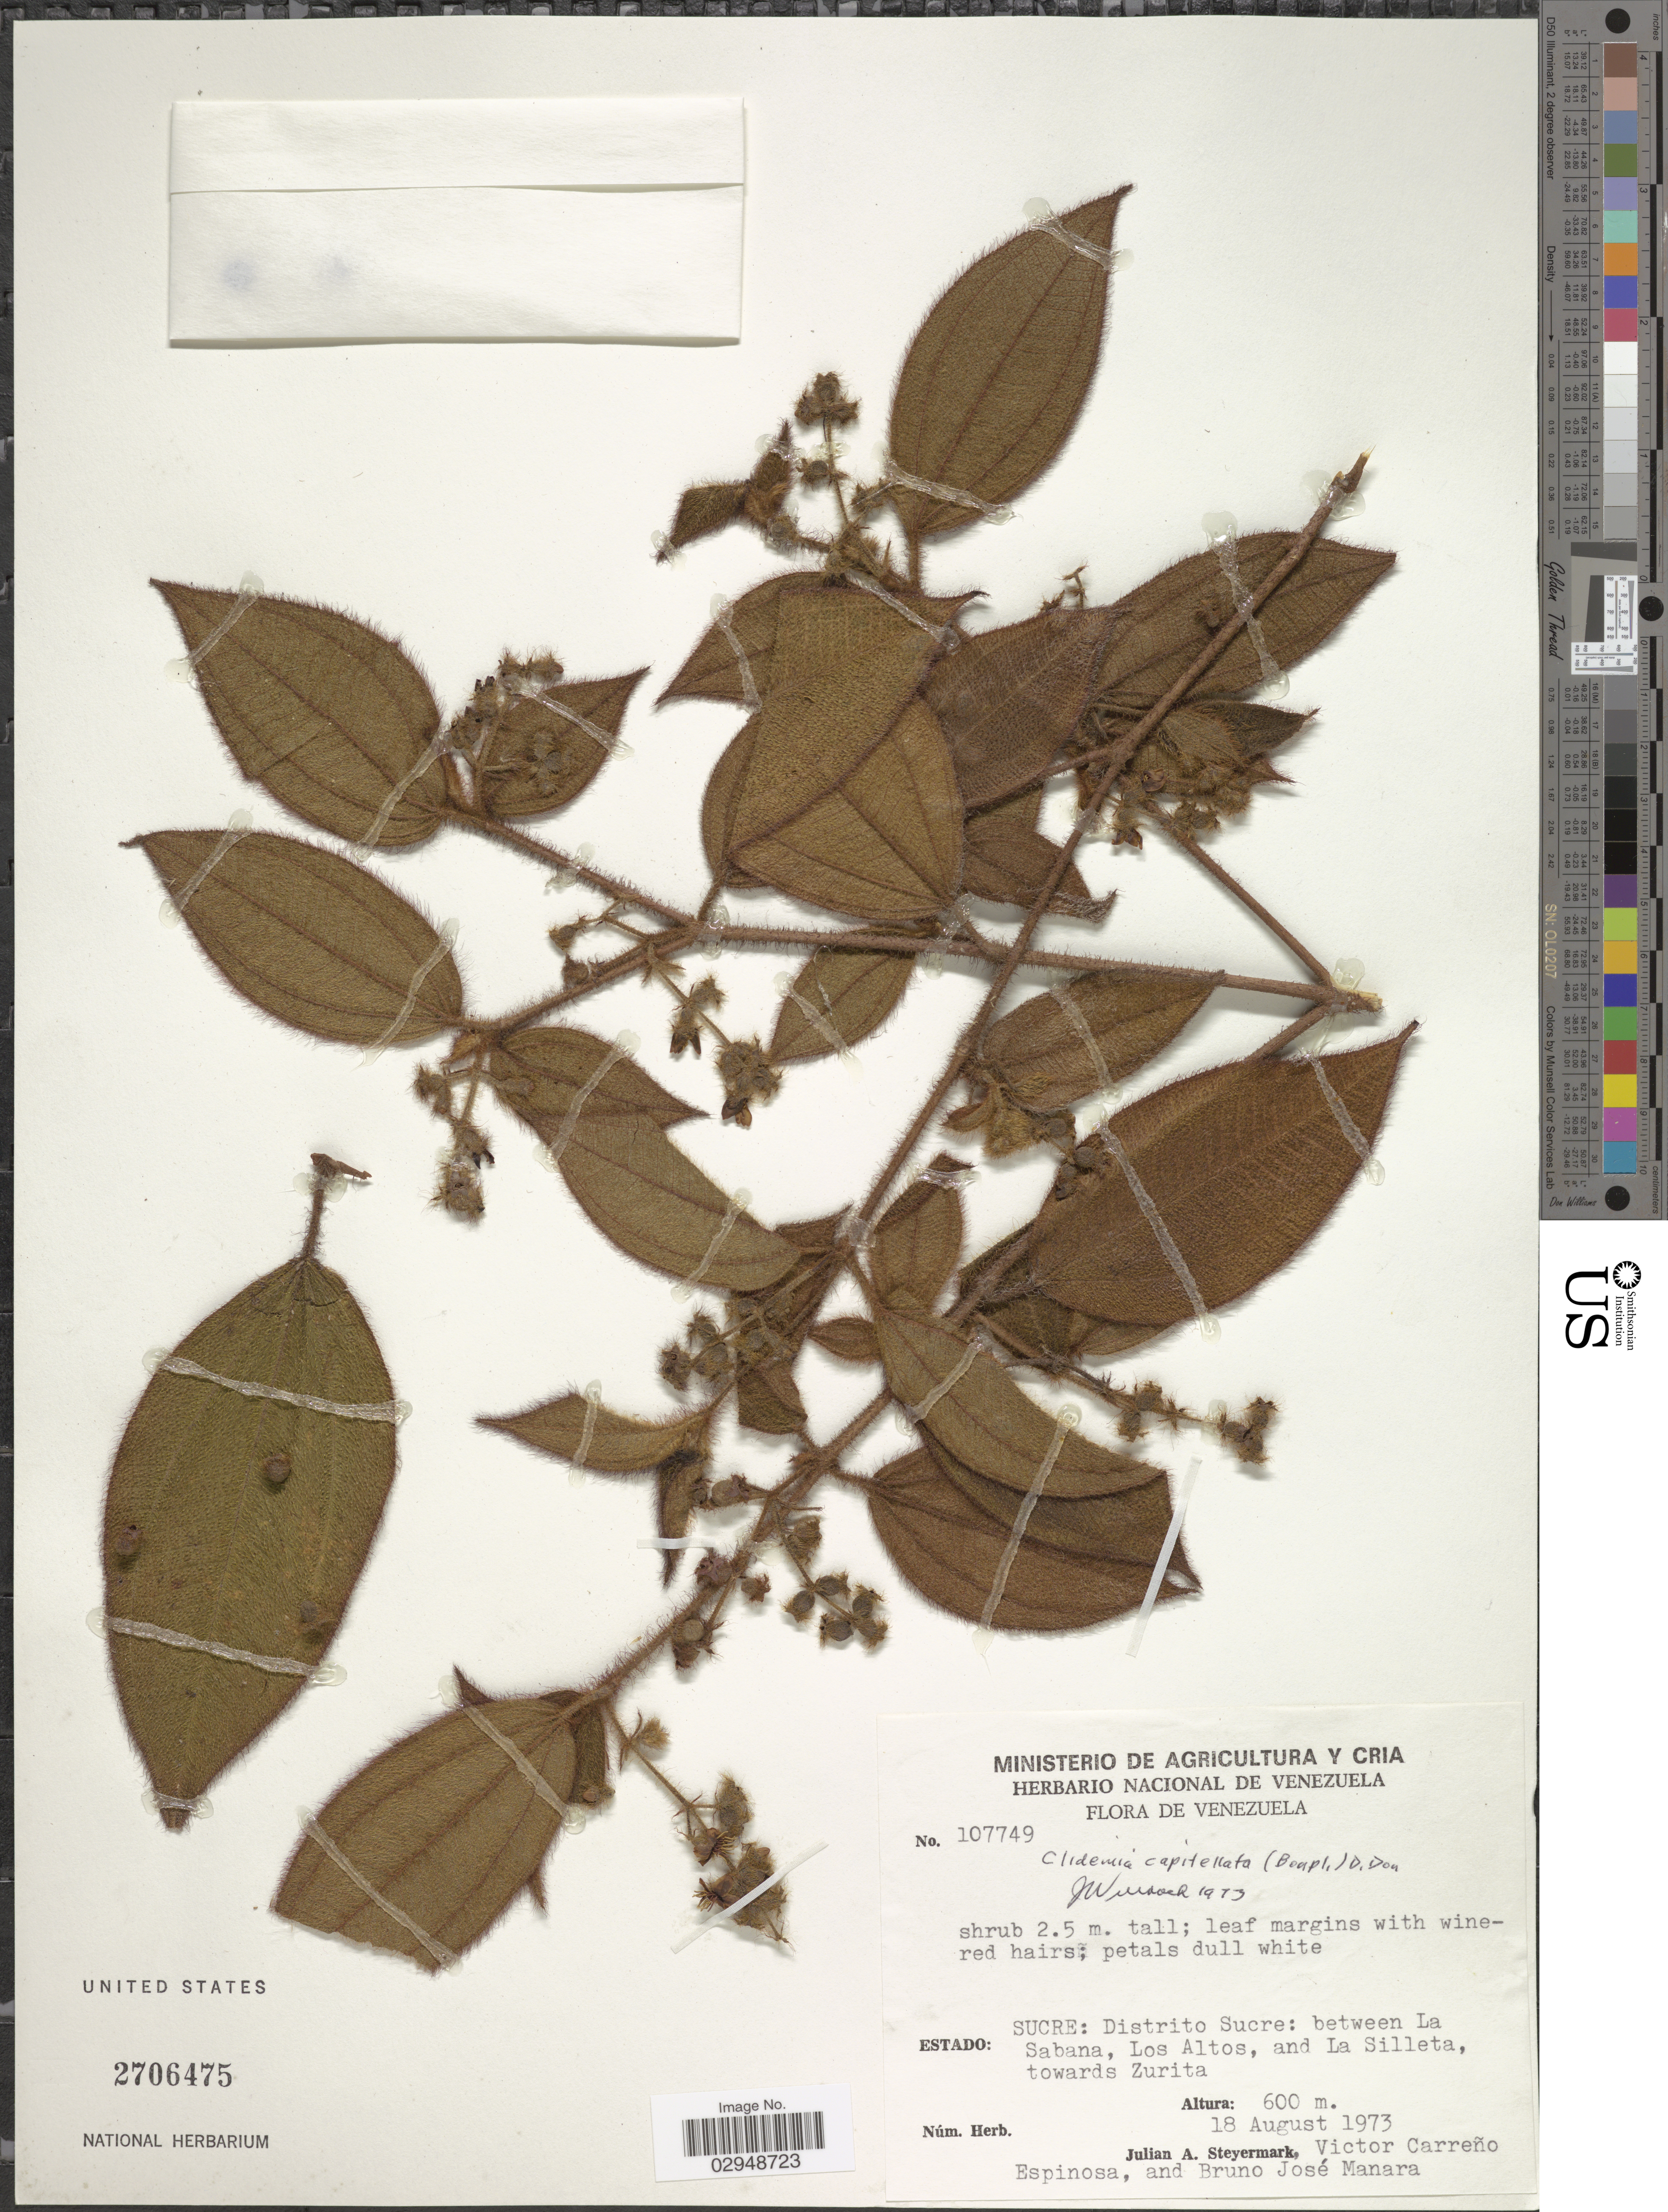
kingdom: Plantae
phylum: Tracheophyta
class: Magnoliopsida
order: Myrtales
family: Melastomataceae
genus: Clidemia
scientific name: Clidemia capitellata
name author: (Bonpl.) D. Don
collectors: J. Steyermark, V. Carreño E. & B. Manara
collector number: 107749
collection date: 1973-08-18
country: Venezuela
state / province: Sucre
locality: Estado: Sucre: Distrito Sucre: between La Sabana, Los Altos, and La Silleta, towards Zurita.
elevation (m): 600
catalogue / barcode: US 2706475